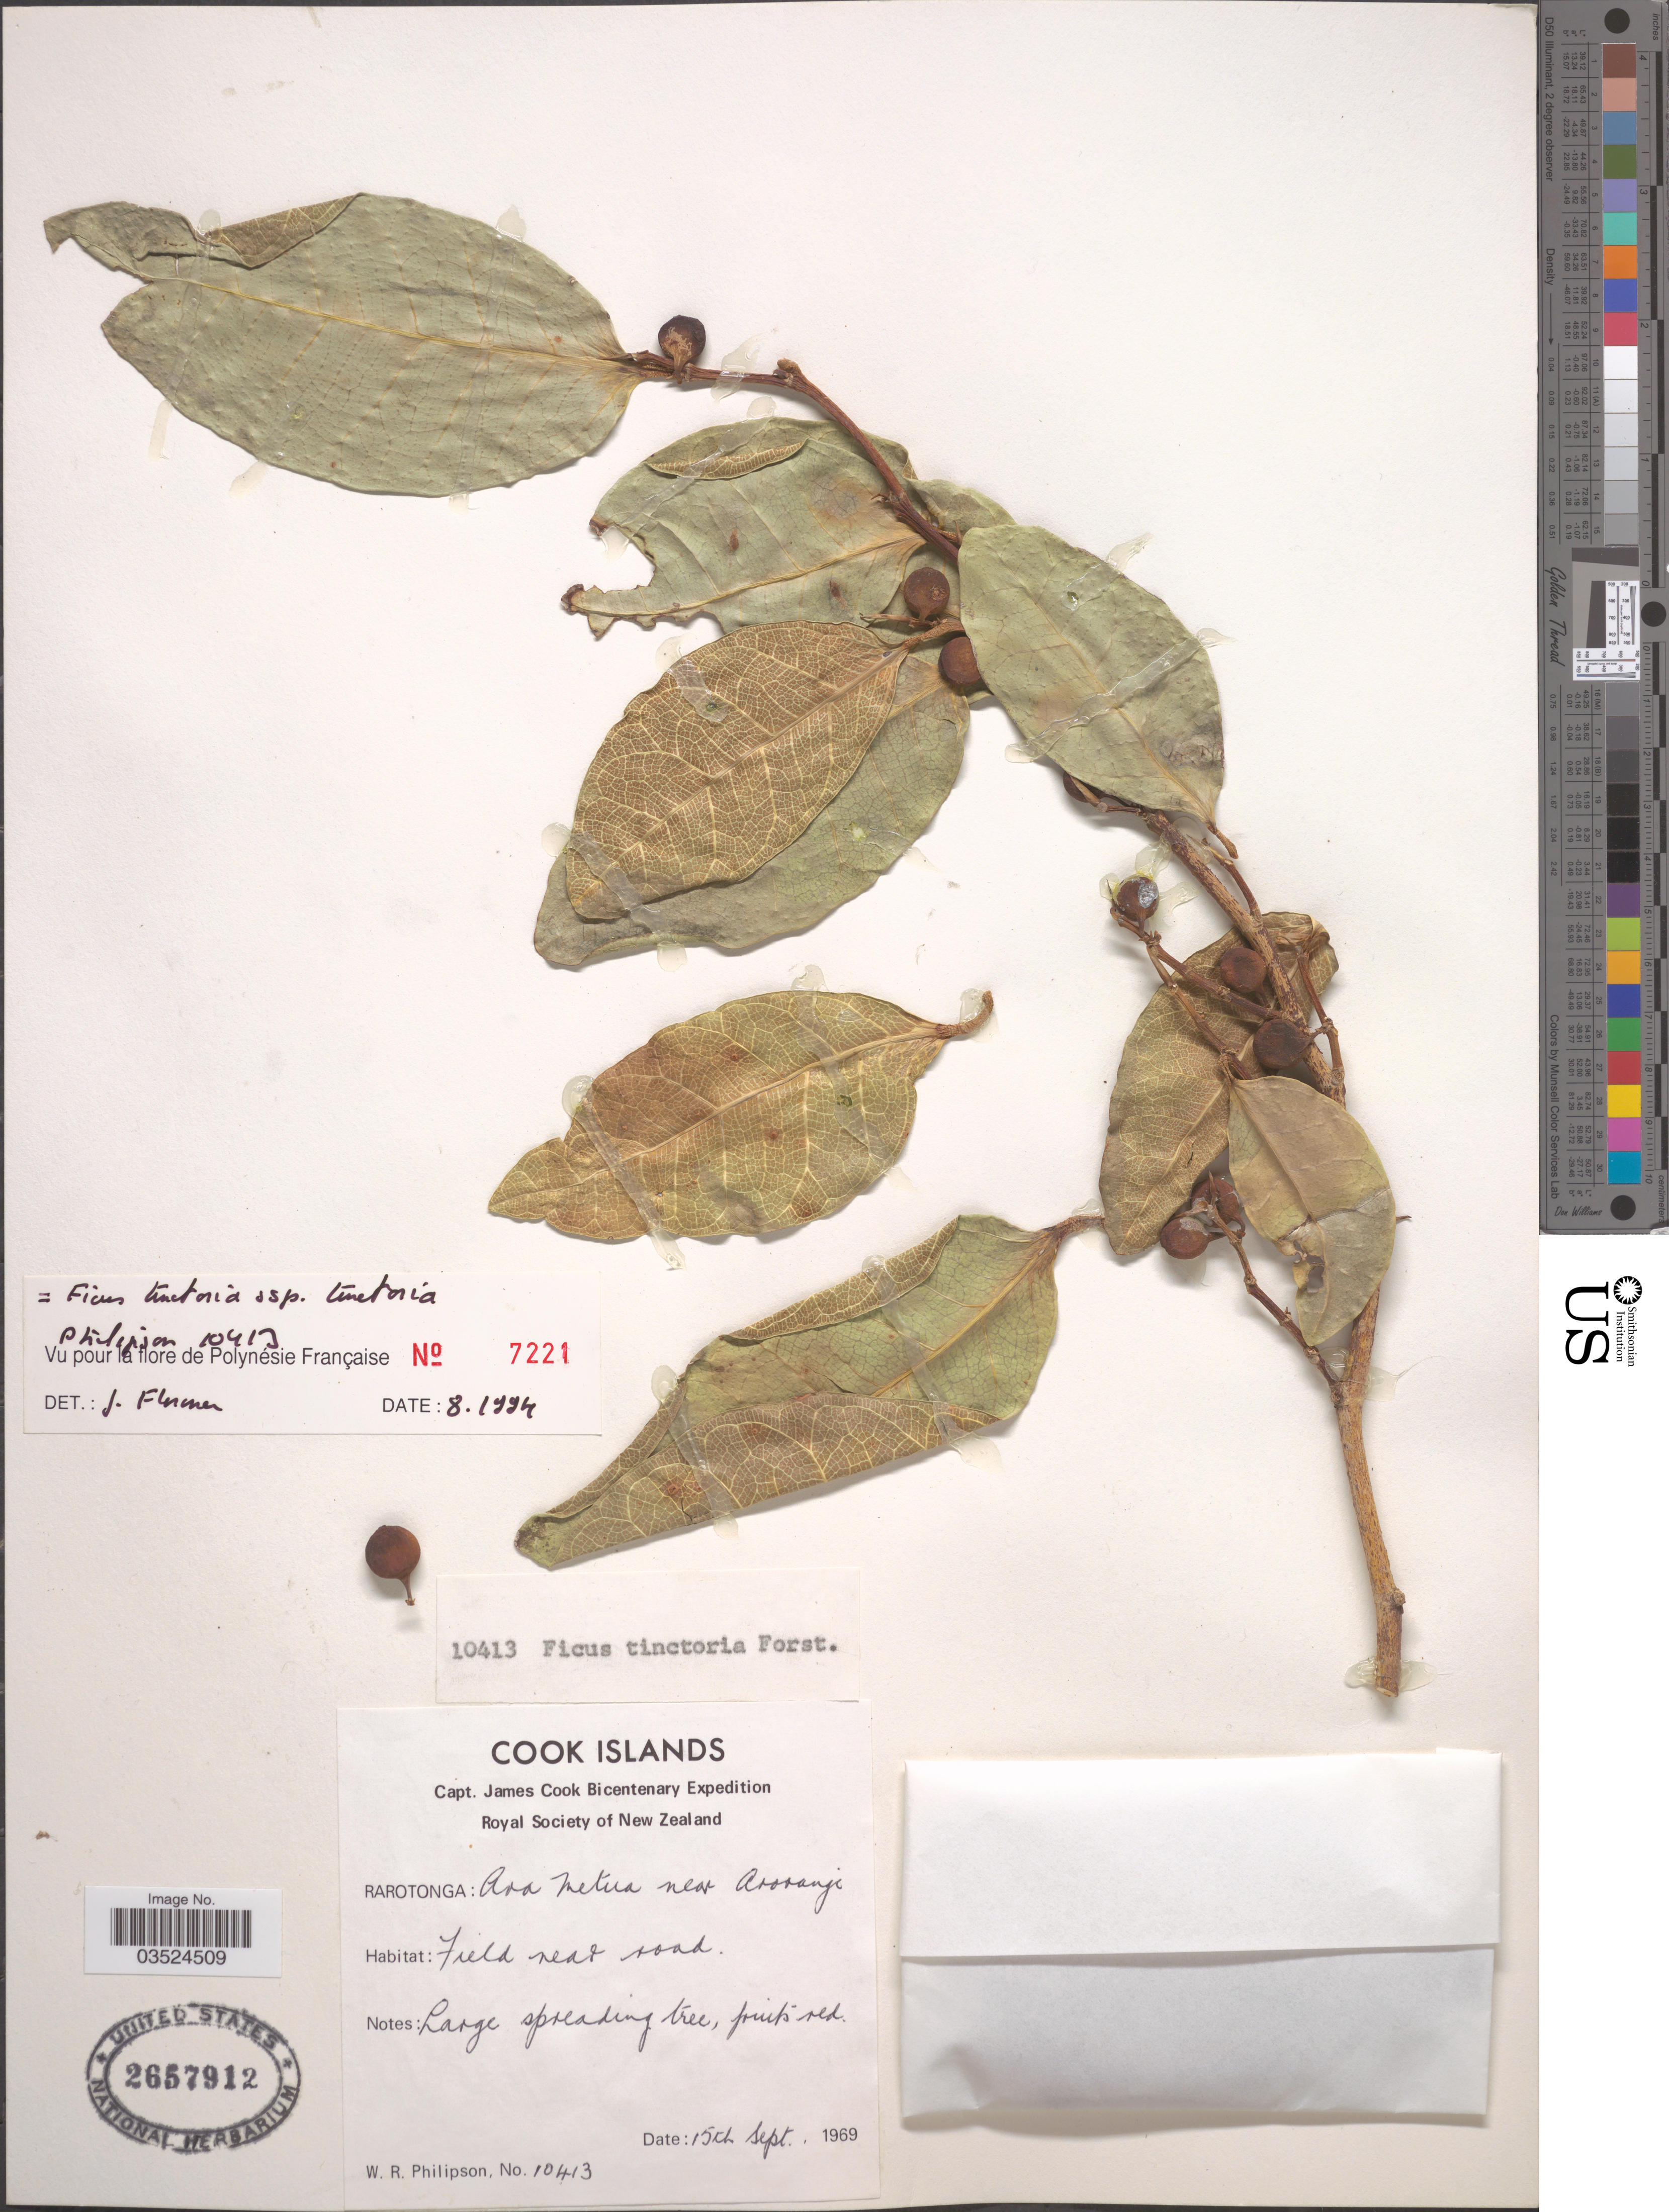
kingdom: Plantae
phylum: Tracheophyta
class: Magnoliopsida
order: Rosales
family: Moraceae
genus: Ficus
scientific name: Ficus tinctoria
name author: G. Forst.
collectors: W. R. Philipson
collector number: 10413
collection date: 1969-09-15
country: Cook Islands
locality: Rarotonga: Ara Metua near Arorangi.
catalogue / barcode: US 2657912